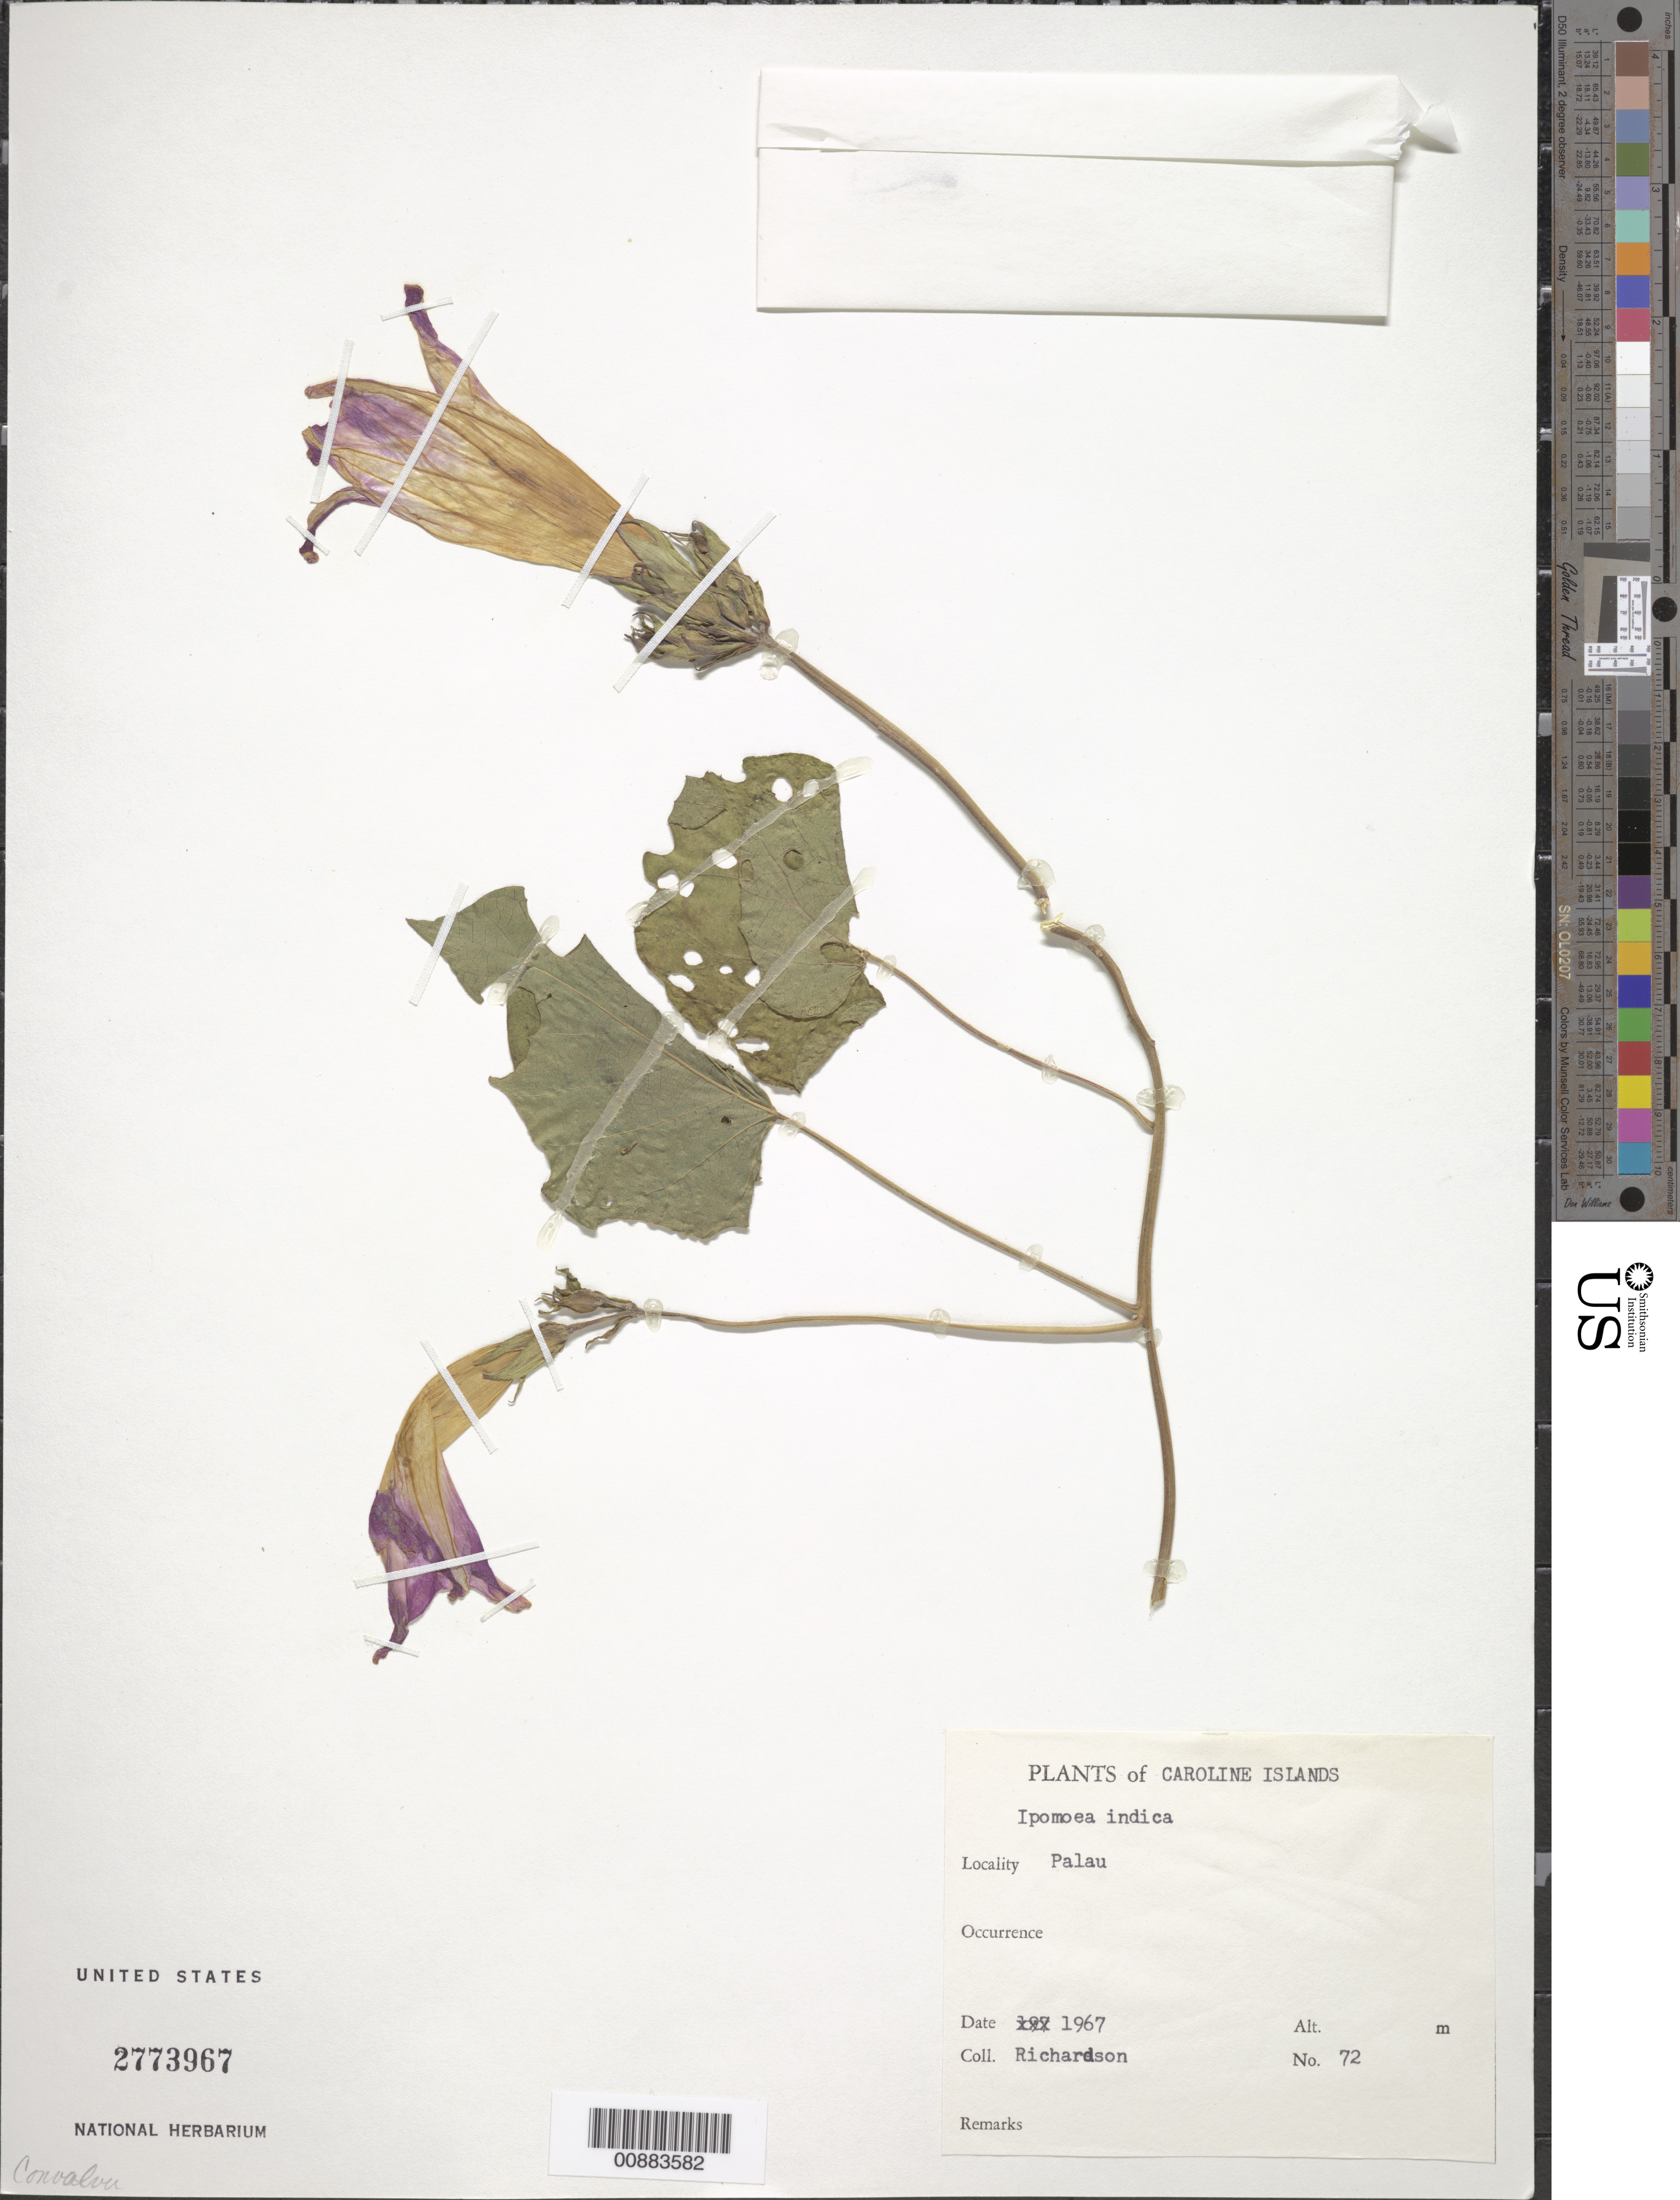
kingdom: Plantae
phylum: Tracheophyta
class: Magnoliopsida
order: Solanales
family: Convolvulaceae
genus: Ipomoea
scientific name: Ipomoea indica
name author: (Burm.) Merr.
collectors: -- Richardson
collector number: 72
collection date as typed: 1967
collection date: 1967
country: Palau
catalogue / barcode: US 2773967